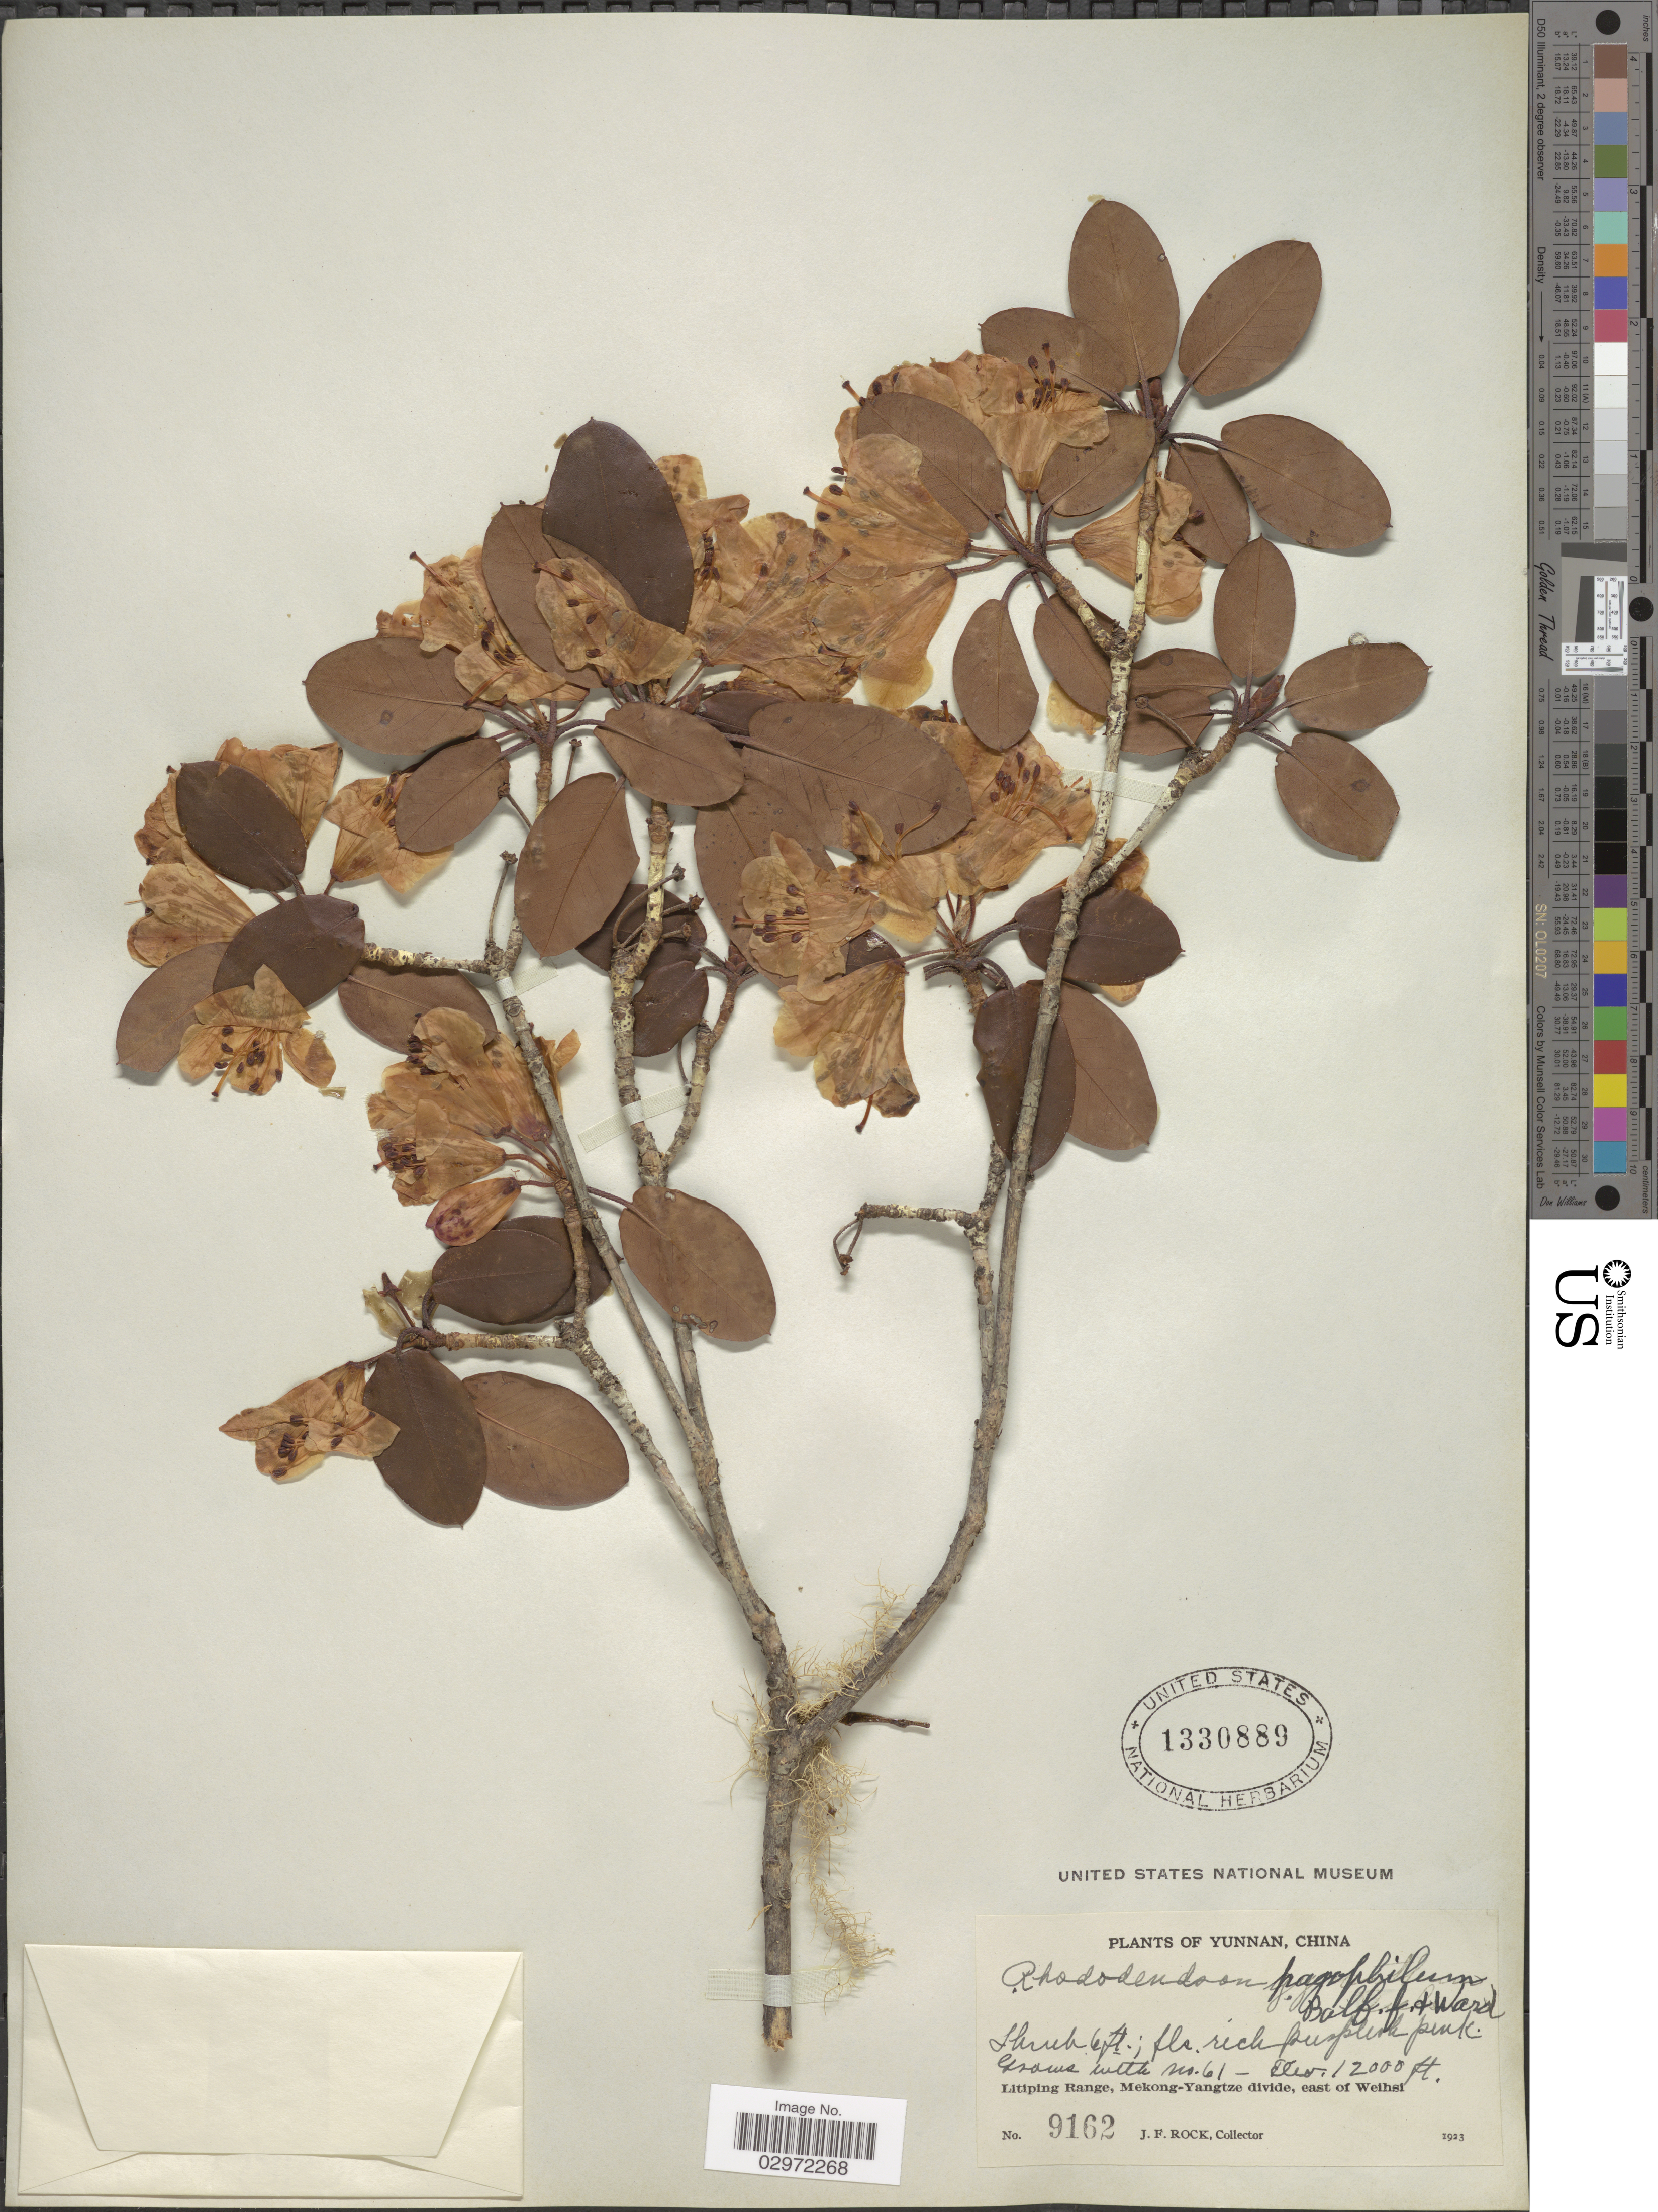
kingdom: Plantae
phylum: Tracheophyta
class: Magnoliopsida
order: Ericales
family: Ericaceae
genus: Rhododendron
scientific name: Rhododendron pagophilum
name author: Balf. f. & Kingdon-Ward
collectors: J. Rock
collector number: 9162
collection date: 1923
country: China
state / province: Yunnan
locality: Litiping Range, Mekong-Yangtze divide, east of Weihsi.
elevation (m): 3658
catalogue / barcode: US 1330889